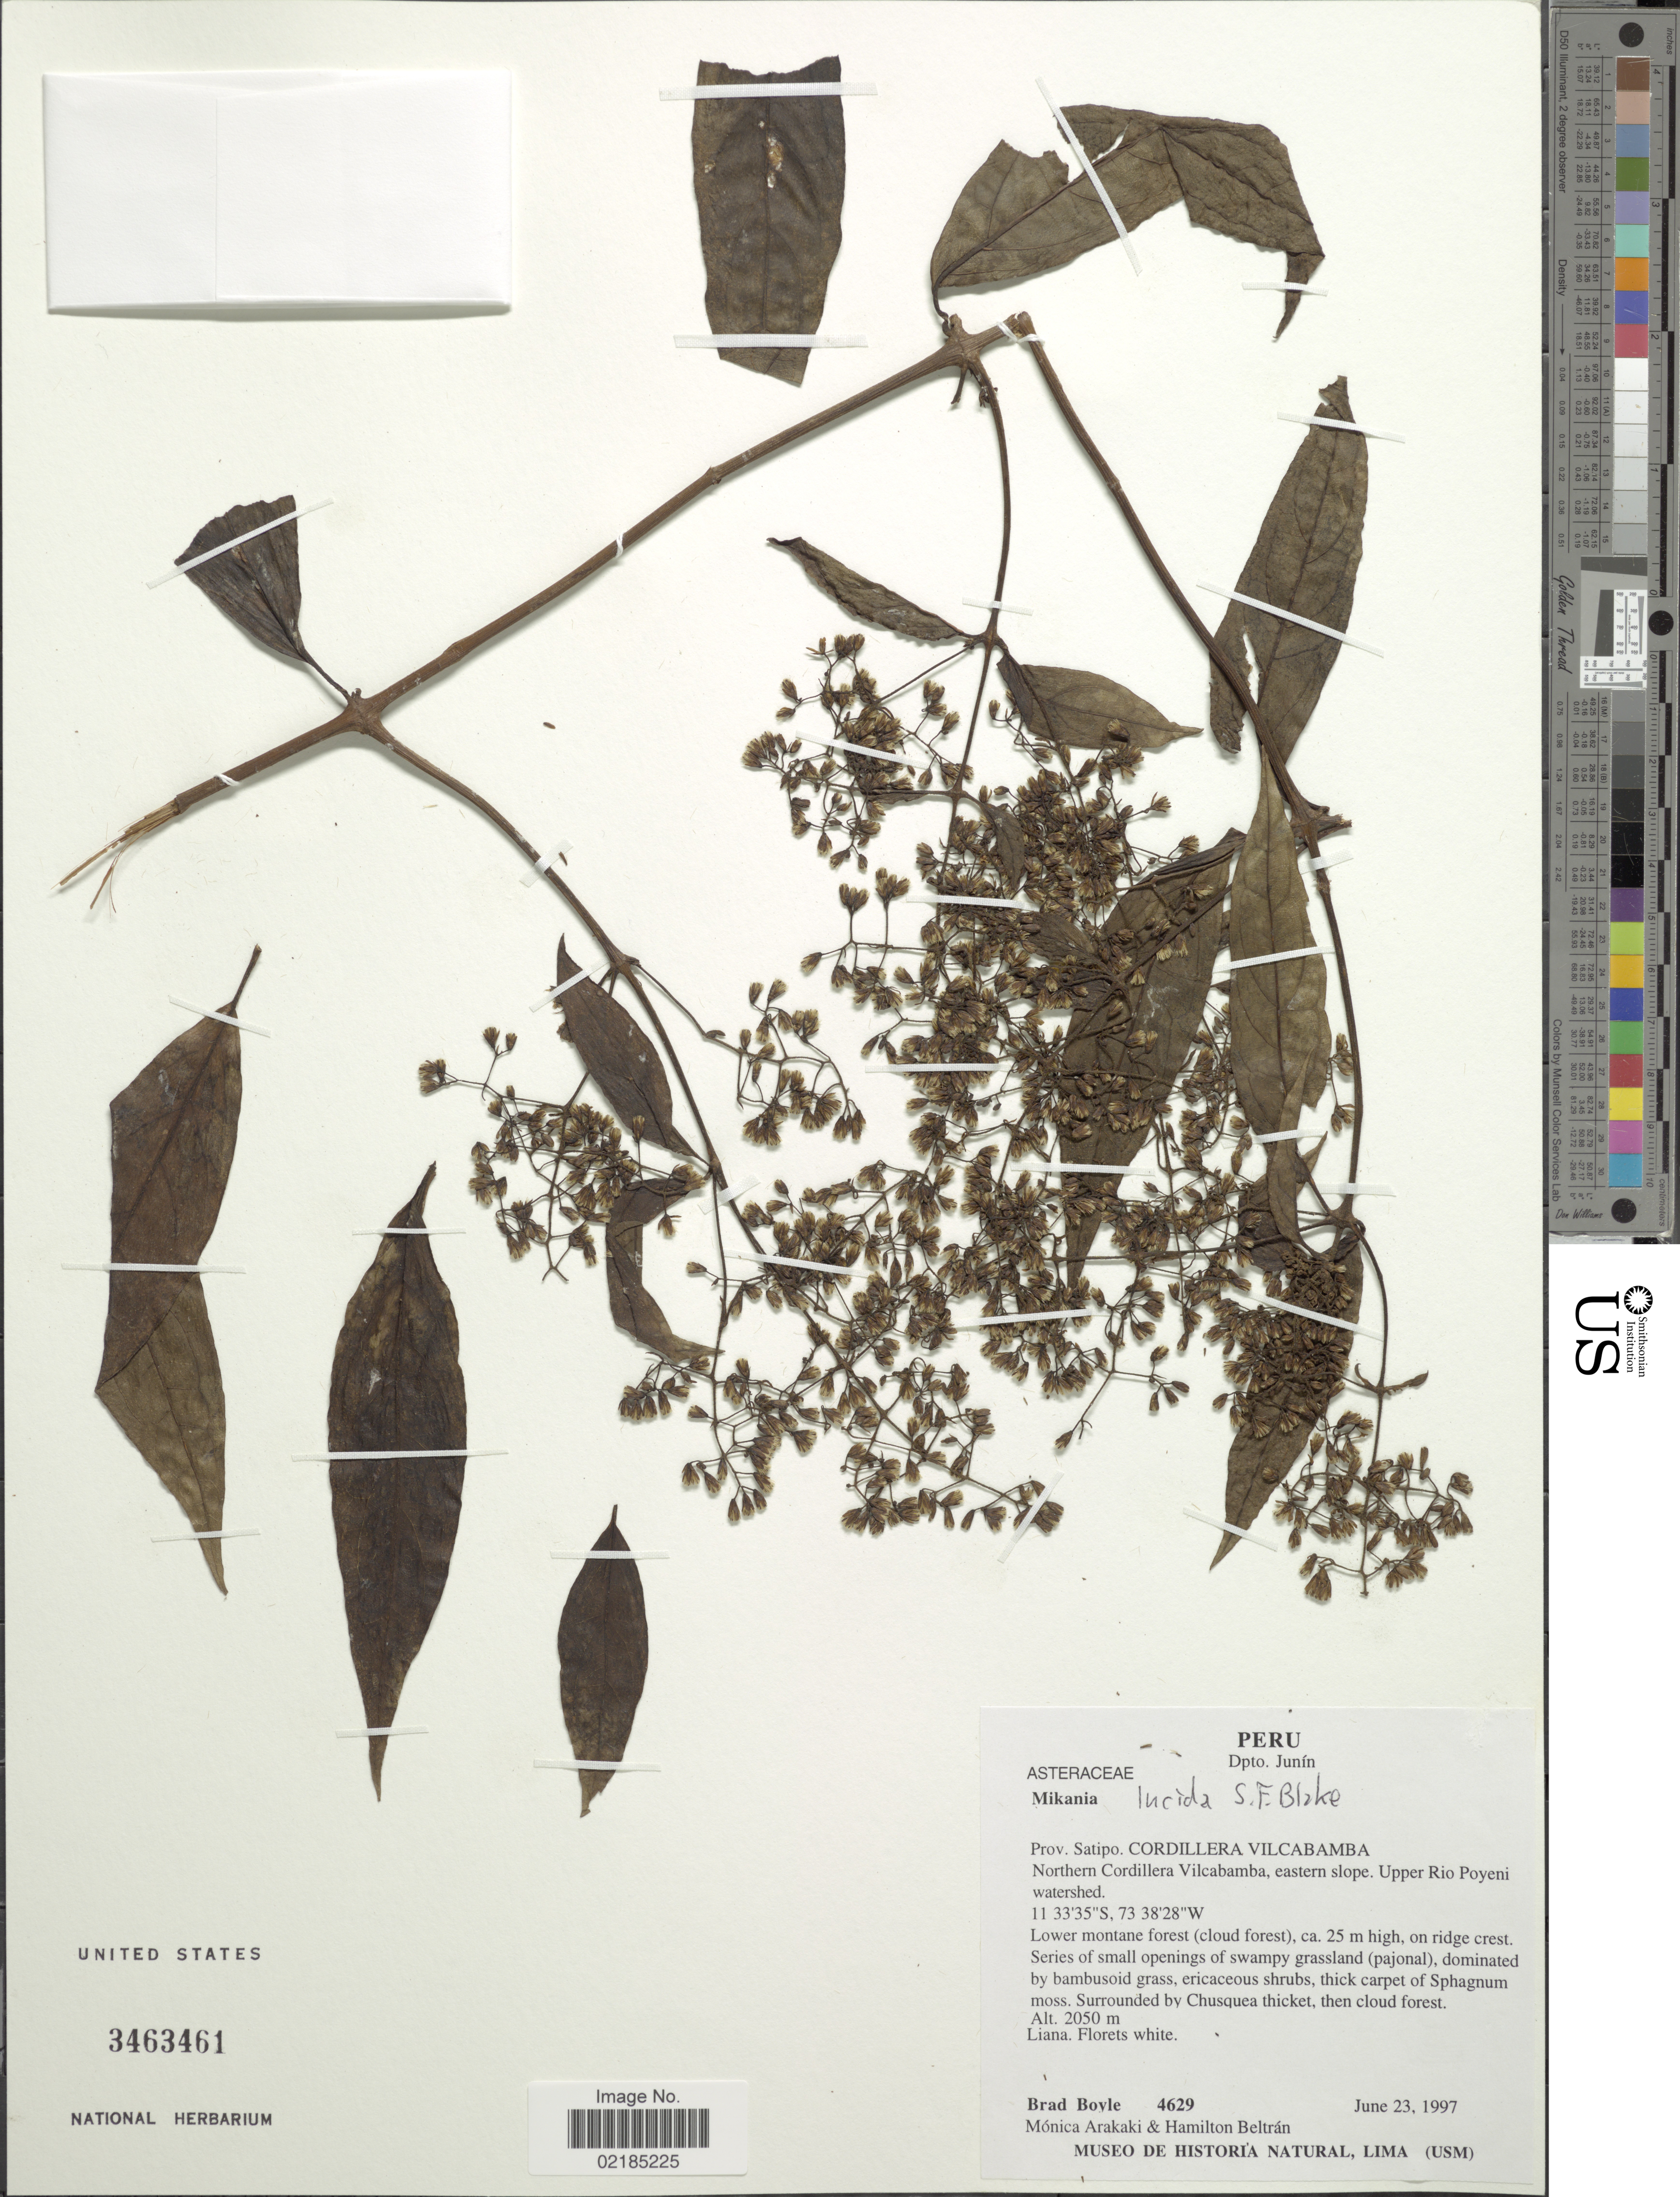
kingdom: Plantae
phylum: Tracheophyta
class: Magnoliopsida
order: Asterales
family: Asteraceae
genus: Mikania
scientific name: Mikania lucida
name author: S.F. Blake in Gleason & Killip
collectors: B. Boyle, M. Arakaki & H. Beltrán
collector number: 4629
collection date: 1997-06-23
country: Peru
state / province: Junín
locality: Dpto. Junín. Prov. Satipo. Cordillera Vilcabamba. Northern Cordillera Vilcabamba, eastern slope. Upper Rio Poyeni watershed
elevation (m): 2050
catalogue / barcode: US 3463461